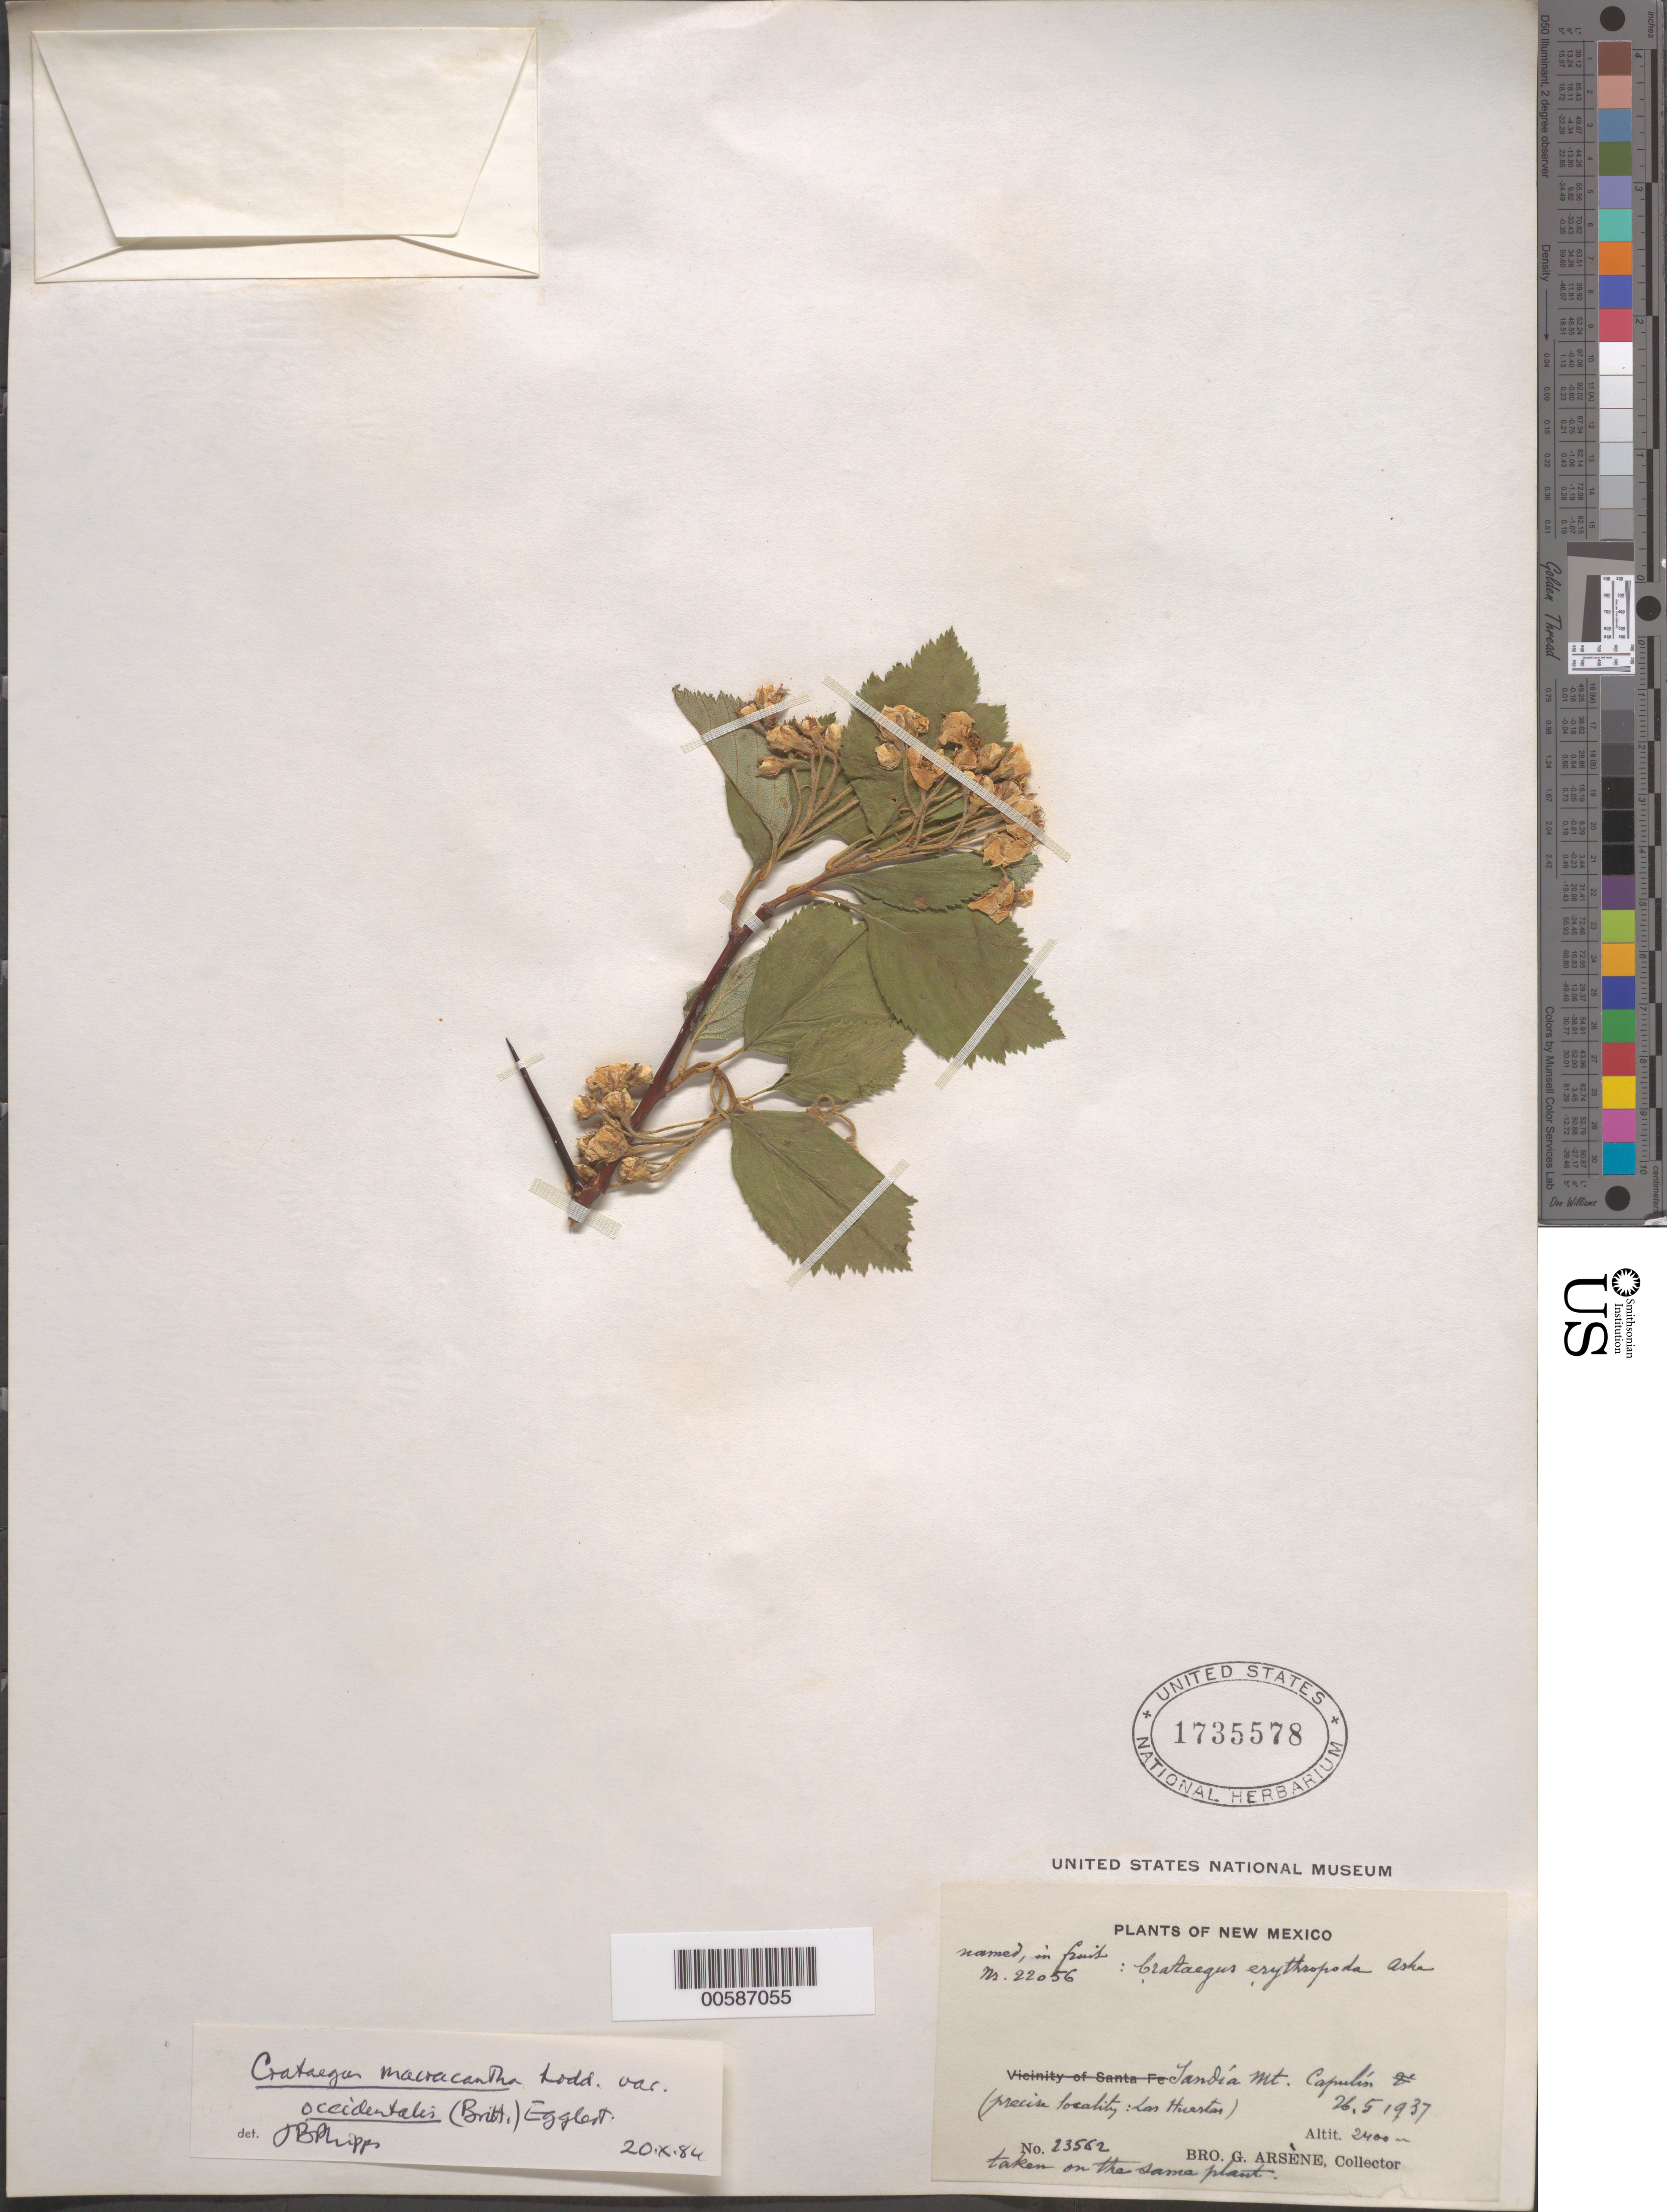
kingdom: Plantae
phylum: Tracheophyta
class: Magnoliopsida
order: Rosales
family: Rosaceae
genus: Crataegus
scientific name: Crataegus macracantha var. occidentalis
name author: (Britton) Eggl.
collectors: Bro. G. Arsène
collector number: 23562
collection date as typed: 26 May 1937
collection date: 1937-05-26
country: United States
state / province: New Mexico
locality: Sandra Mt.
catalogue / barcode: US 1735578